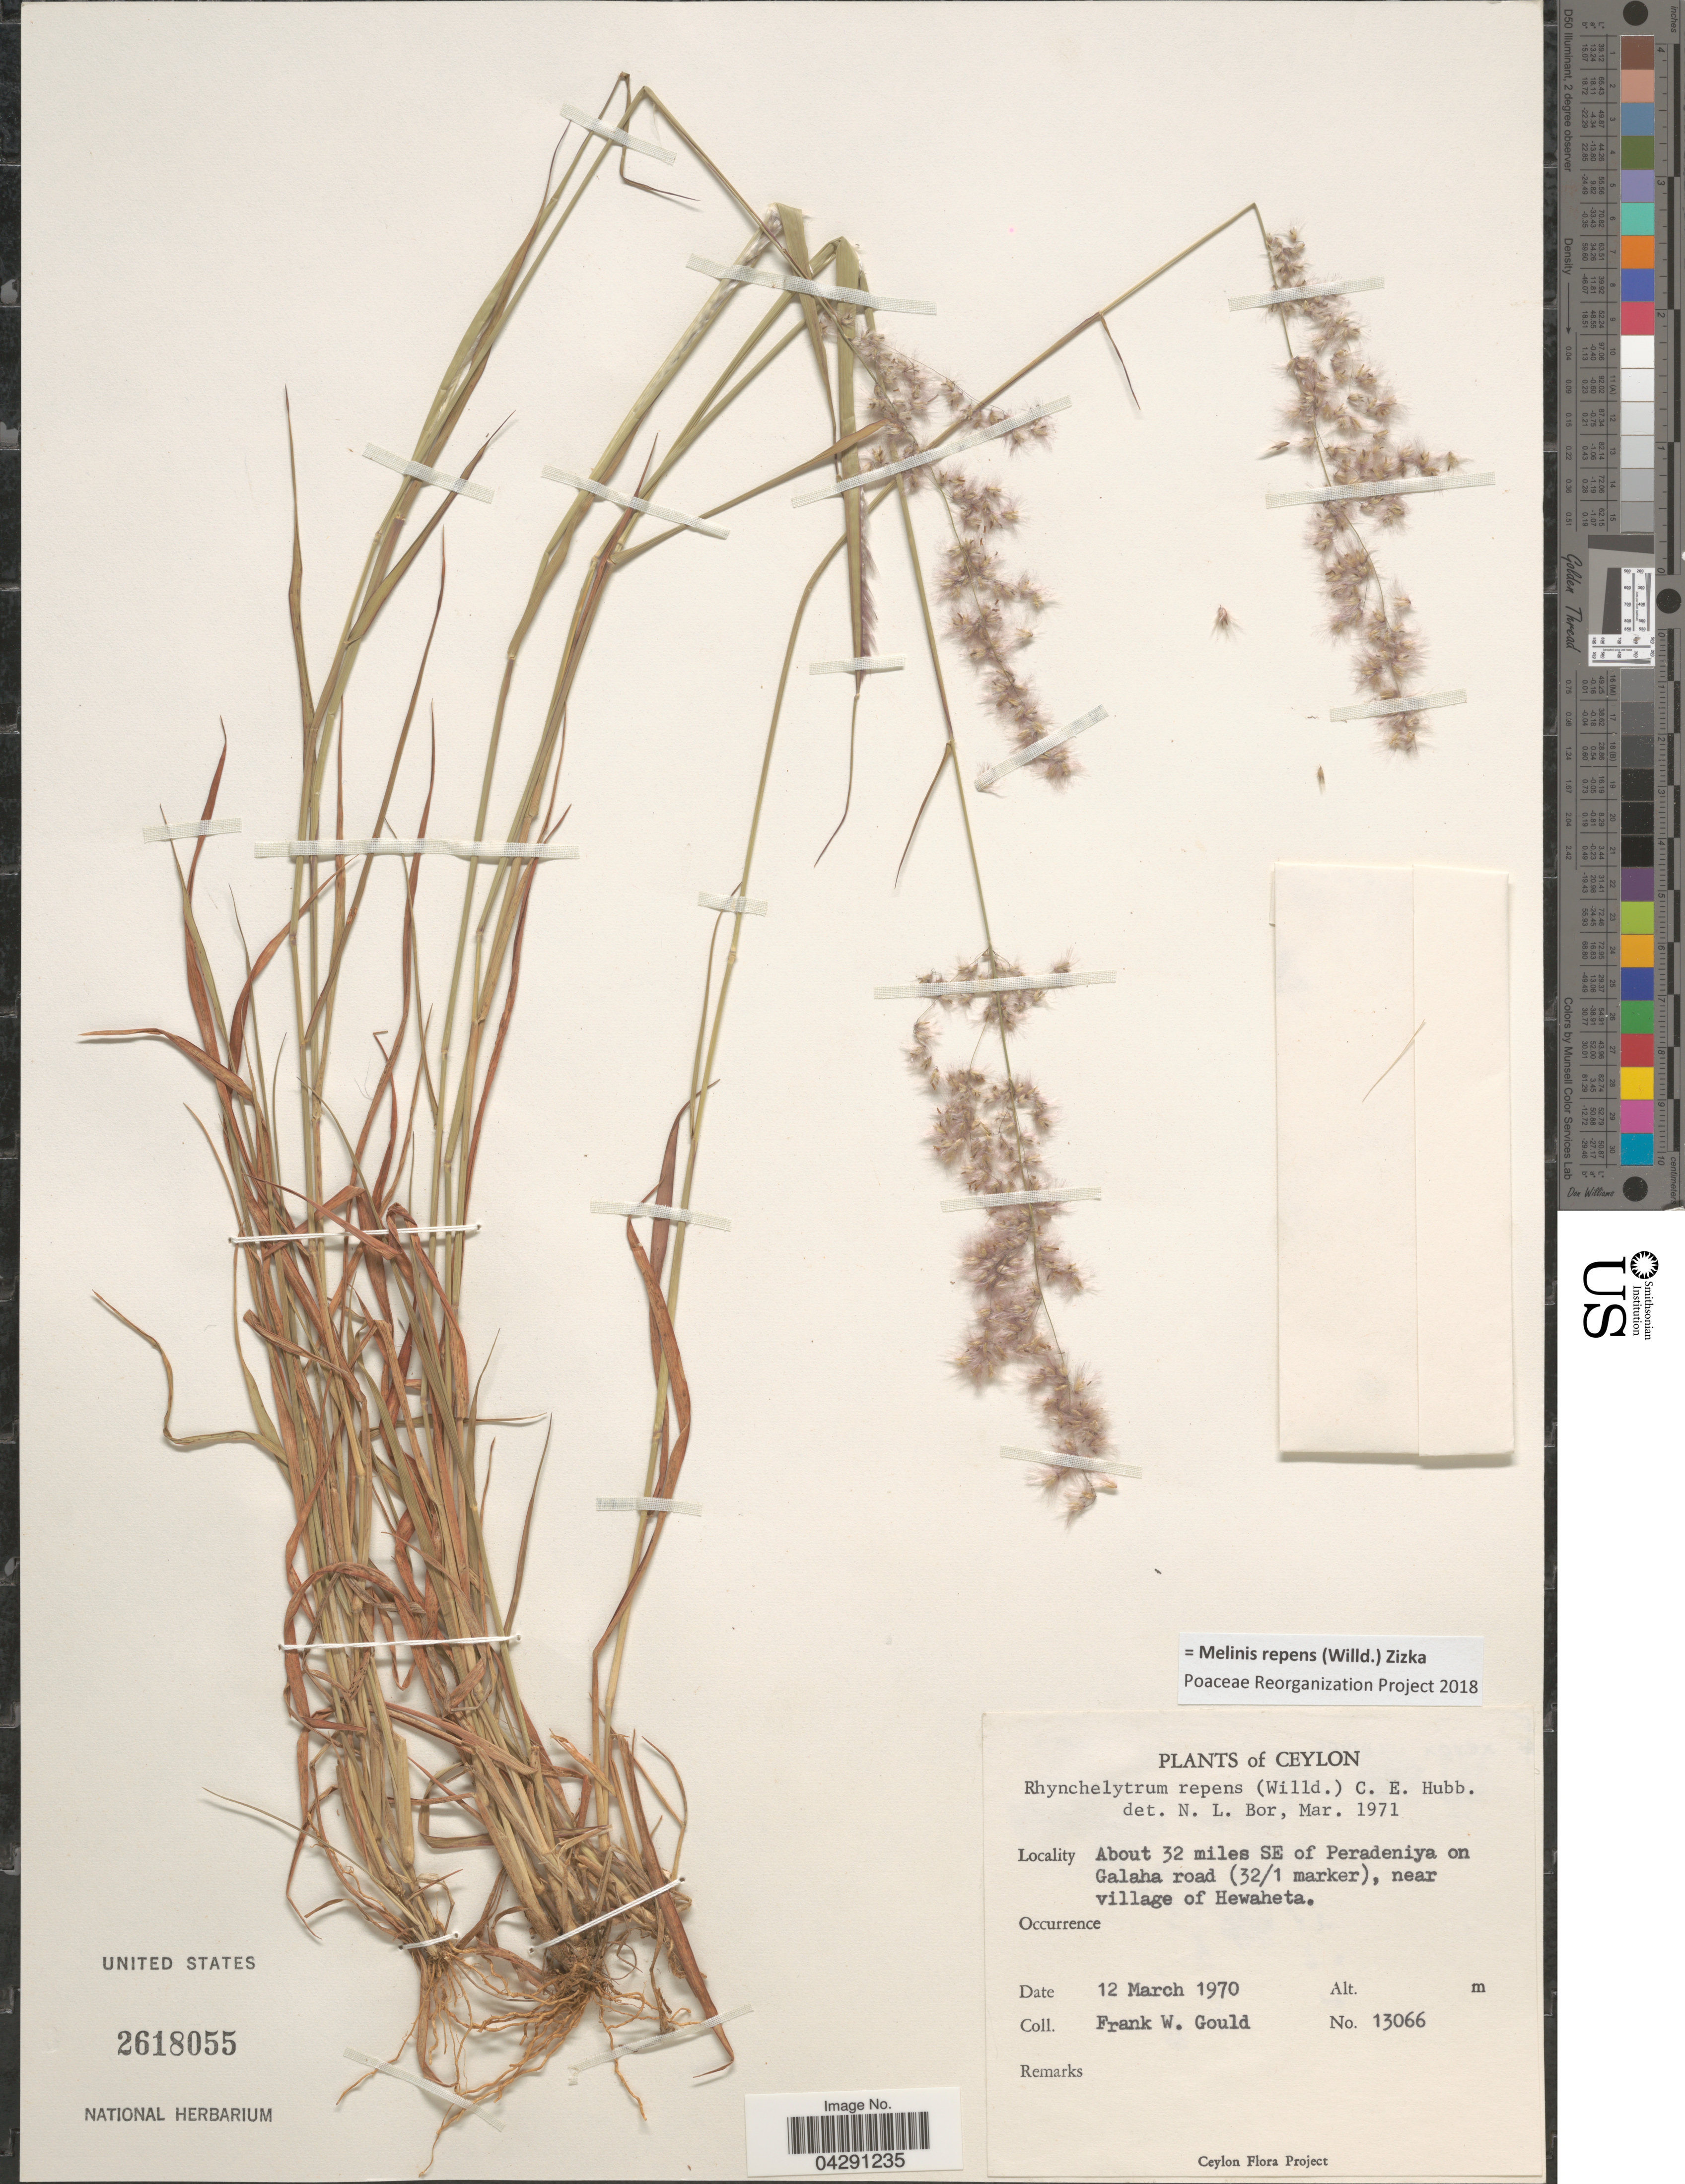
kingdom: Plantae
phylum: Tracheophyta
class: Liliopsida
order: Poales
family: Poaceae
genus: Melinis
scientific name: Melinis repens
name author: (Willd.) Zizka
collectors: F. W. Gould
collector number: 13066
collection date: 1970-03-12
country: Sri Lanka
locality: Ceylon. About 32 miles SE of Peradeniya on Galaha road (32/1 marker), near village of Hewaheta.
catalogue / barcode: US 2618055